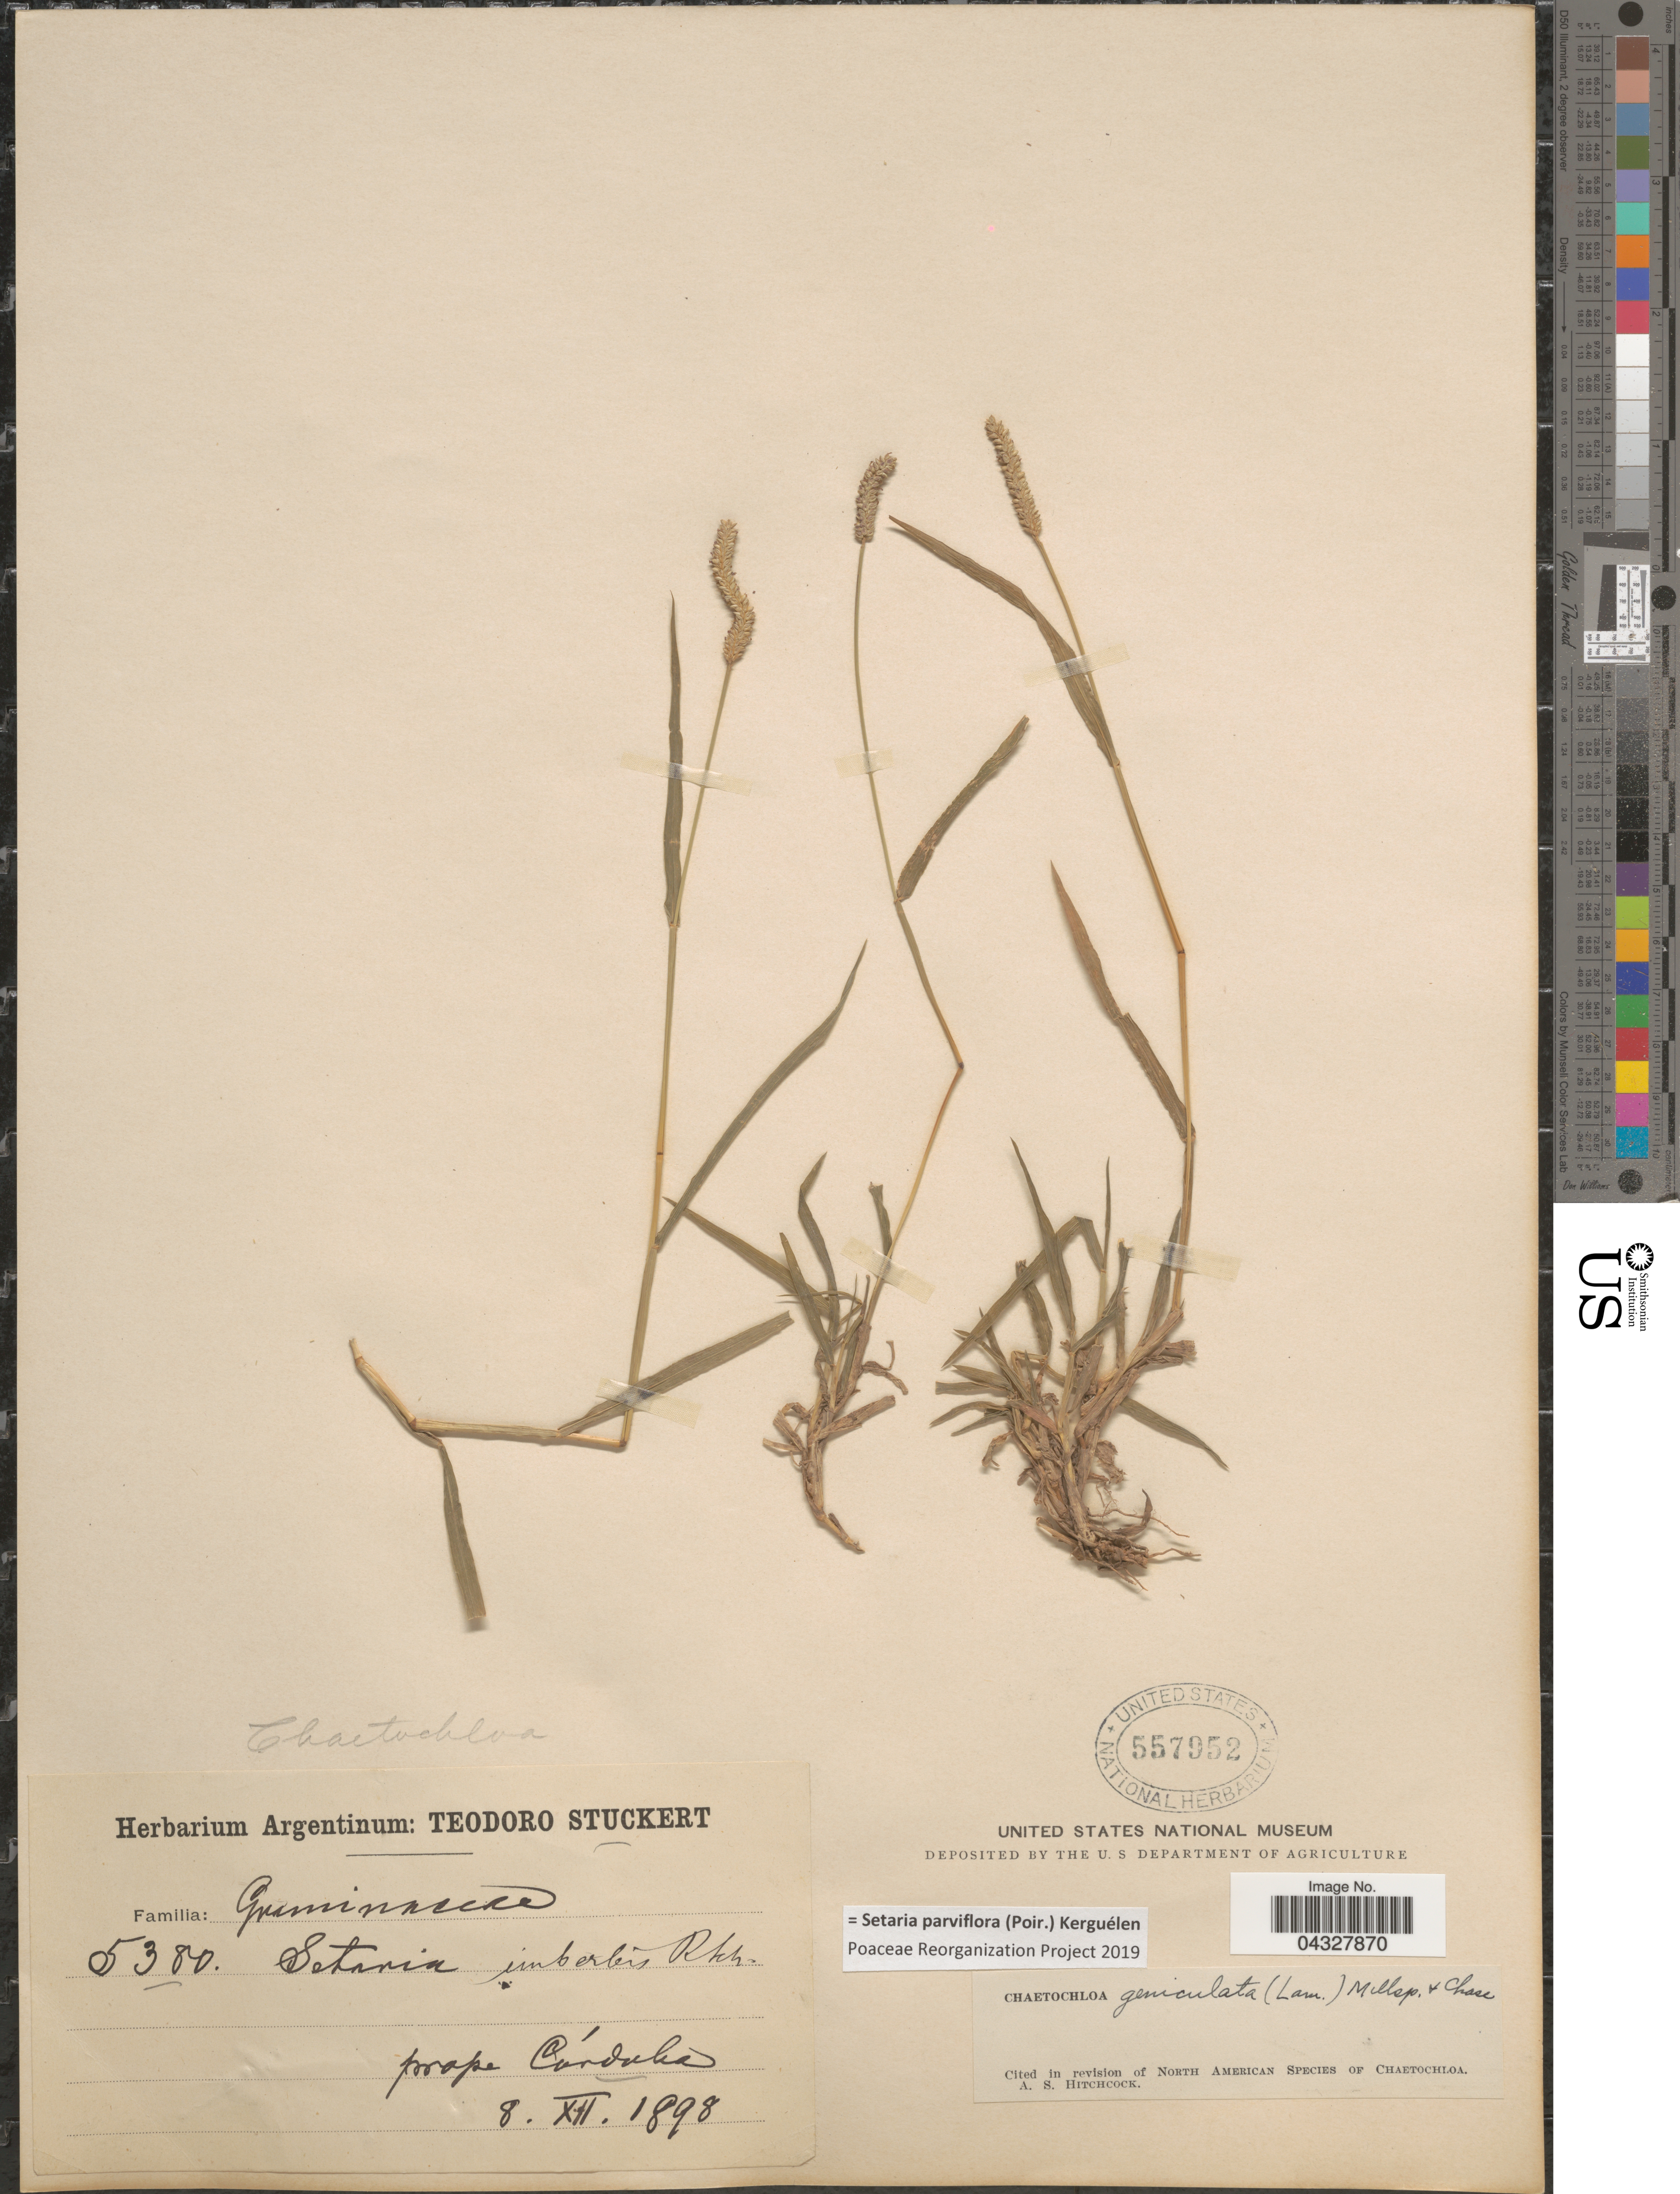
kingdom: Plantae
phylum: Tracheophyta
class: Liliopsida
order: Poales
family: Poaceae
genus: Setaria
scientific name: Setaria parviflora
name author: (Poir.) Kerguélen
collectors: T. Stuckert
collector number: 5380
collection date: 1898-12-08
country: Argentina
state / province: Cordoba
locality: Prope Córdoba.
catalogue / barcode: US 557952